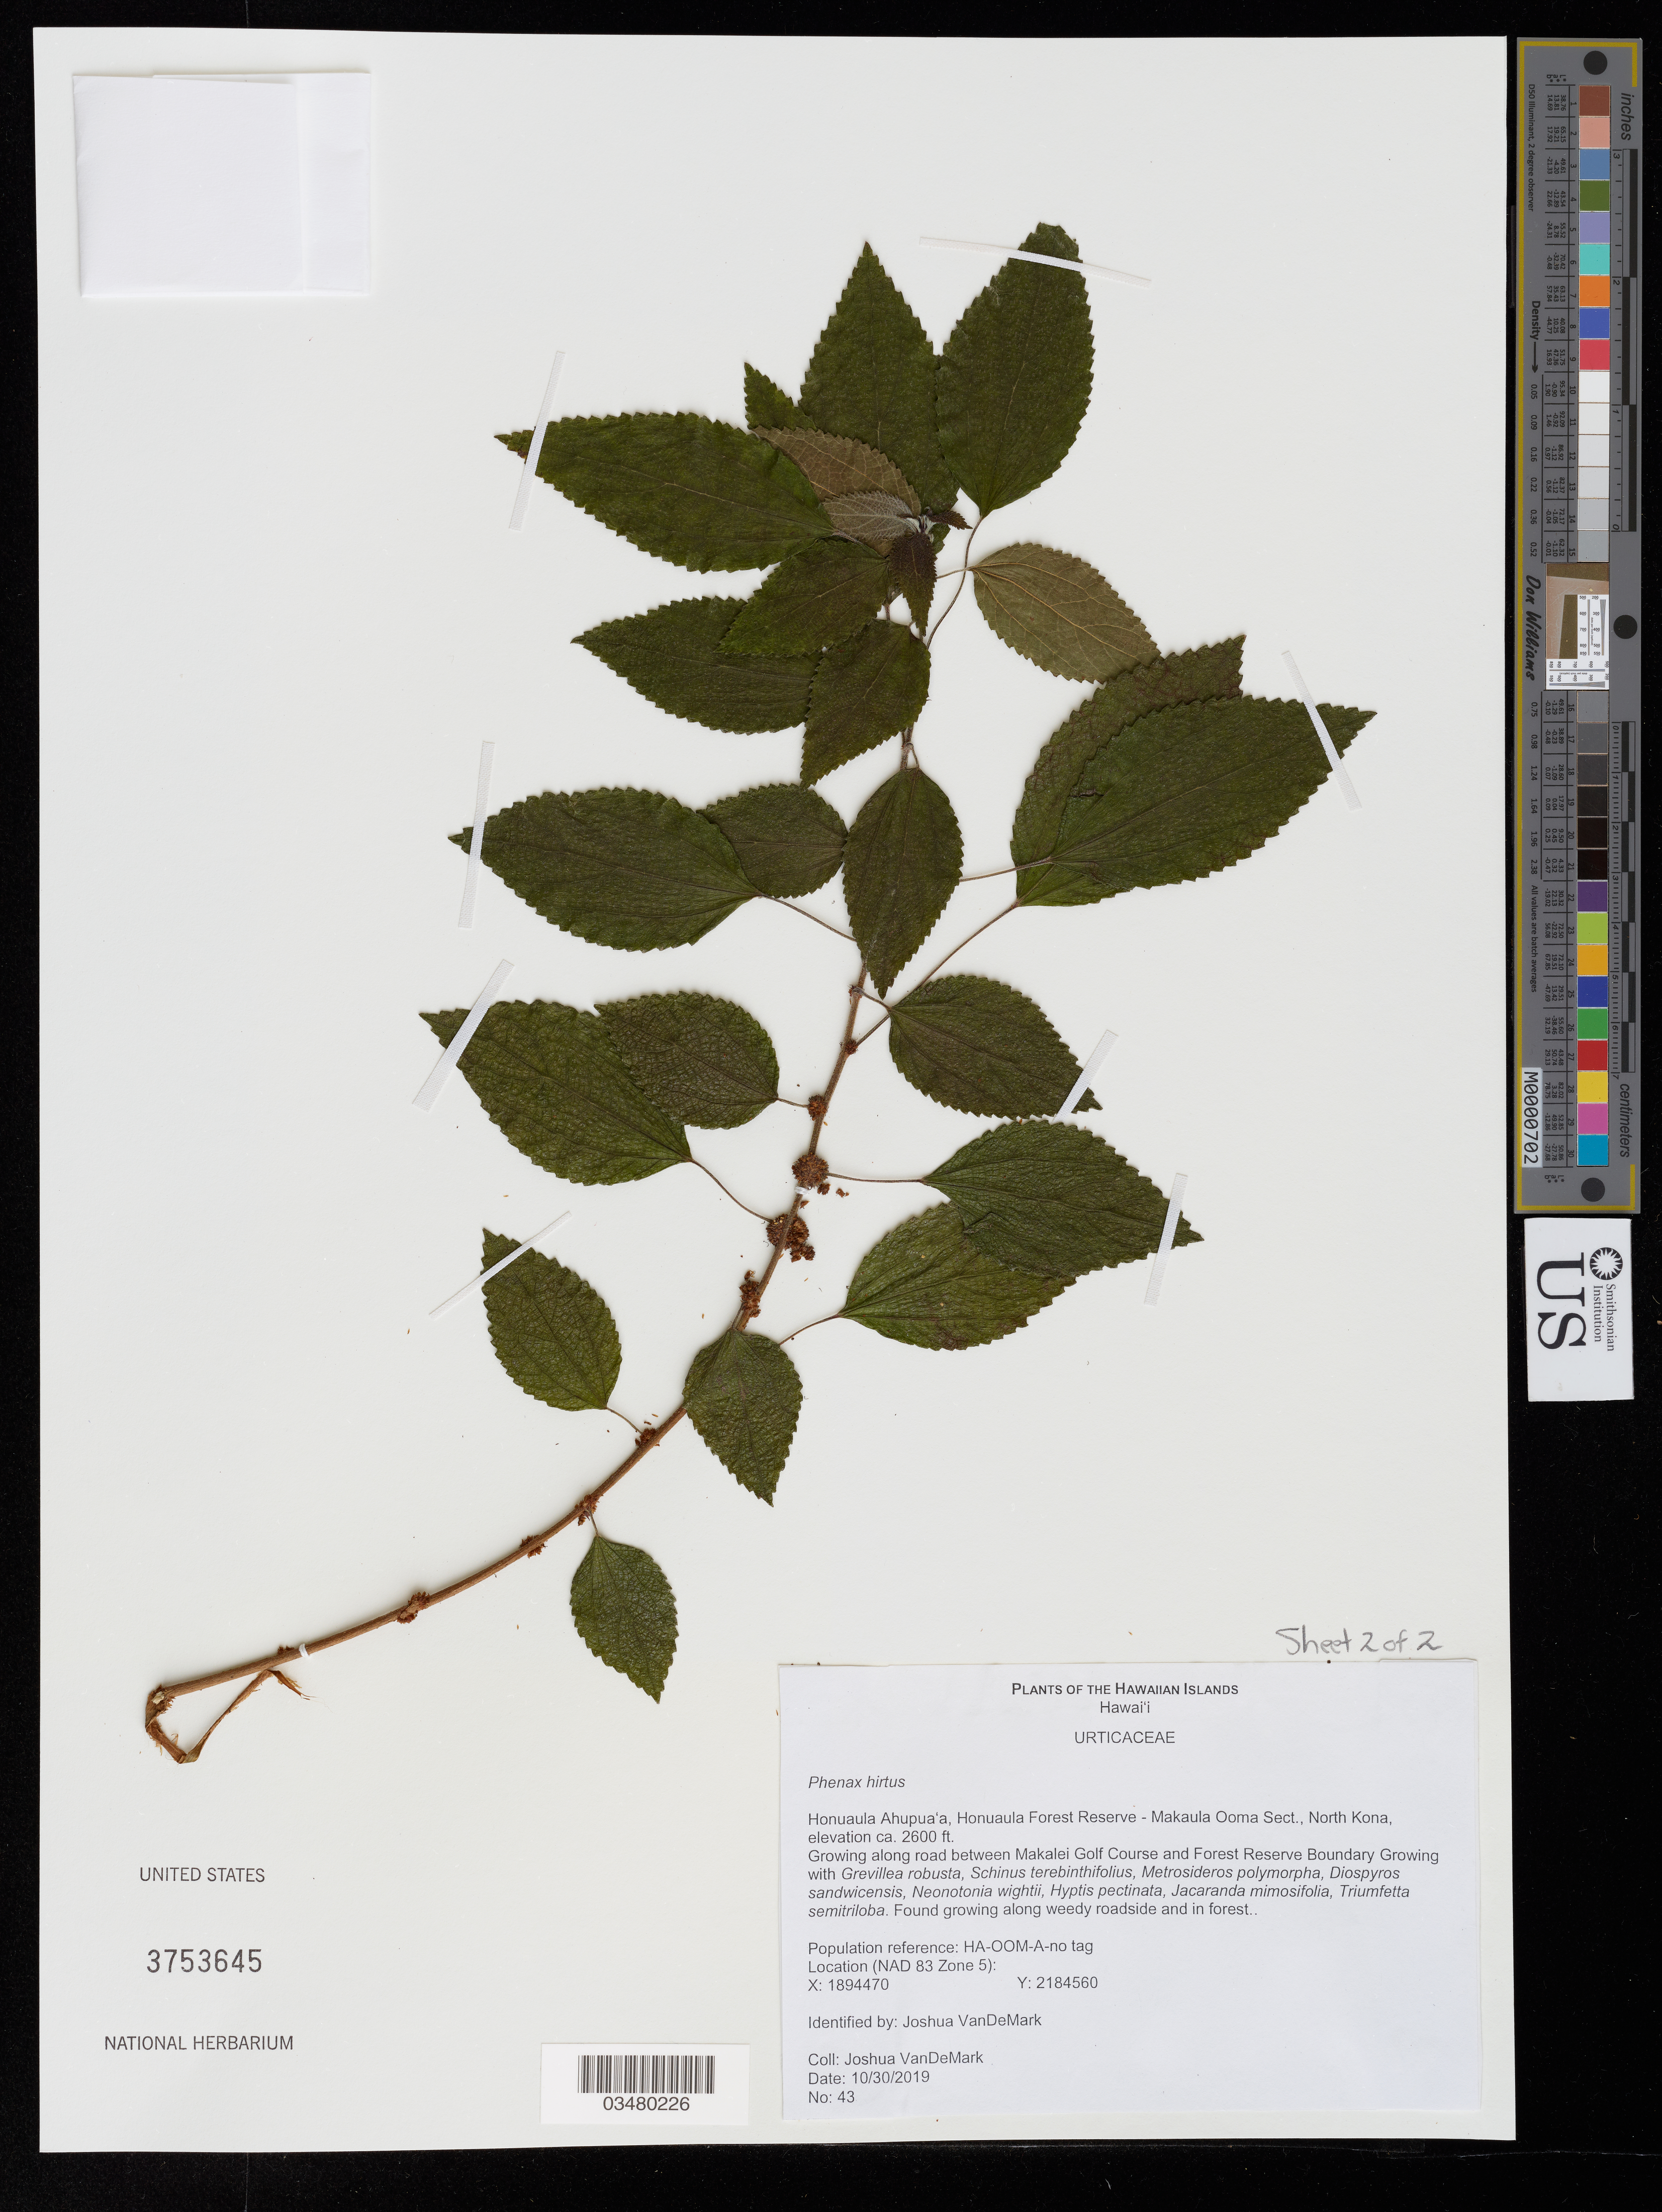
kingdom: Plantae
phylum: Tracheophyta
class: Magnoliopsida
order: Rosales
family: Urticaceae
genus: Phenax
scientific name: Phenax hirtus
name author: (Sw.) Wedd.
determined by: VanDeMark, J., Hawai'i Island PEPP Coordinator, Plant Extinction Prevention Program (UNITED STATES)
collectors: J. VanDeMark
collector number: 43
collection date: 2019-10-30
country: United States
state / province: Hawaii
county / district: Hawaii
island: Hawaii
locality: Honuaula Ahupua'a, Honuaula Forest Reserve, Makaula O'oma Sect., North Kona, along road between Makalei Golf Course and Forest Reserve Boundary.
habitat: Along weedy roadside and in forest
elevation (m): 792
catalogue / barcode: US 3753645